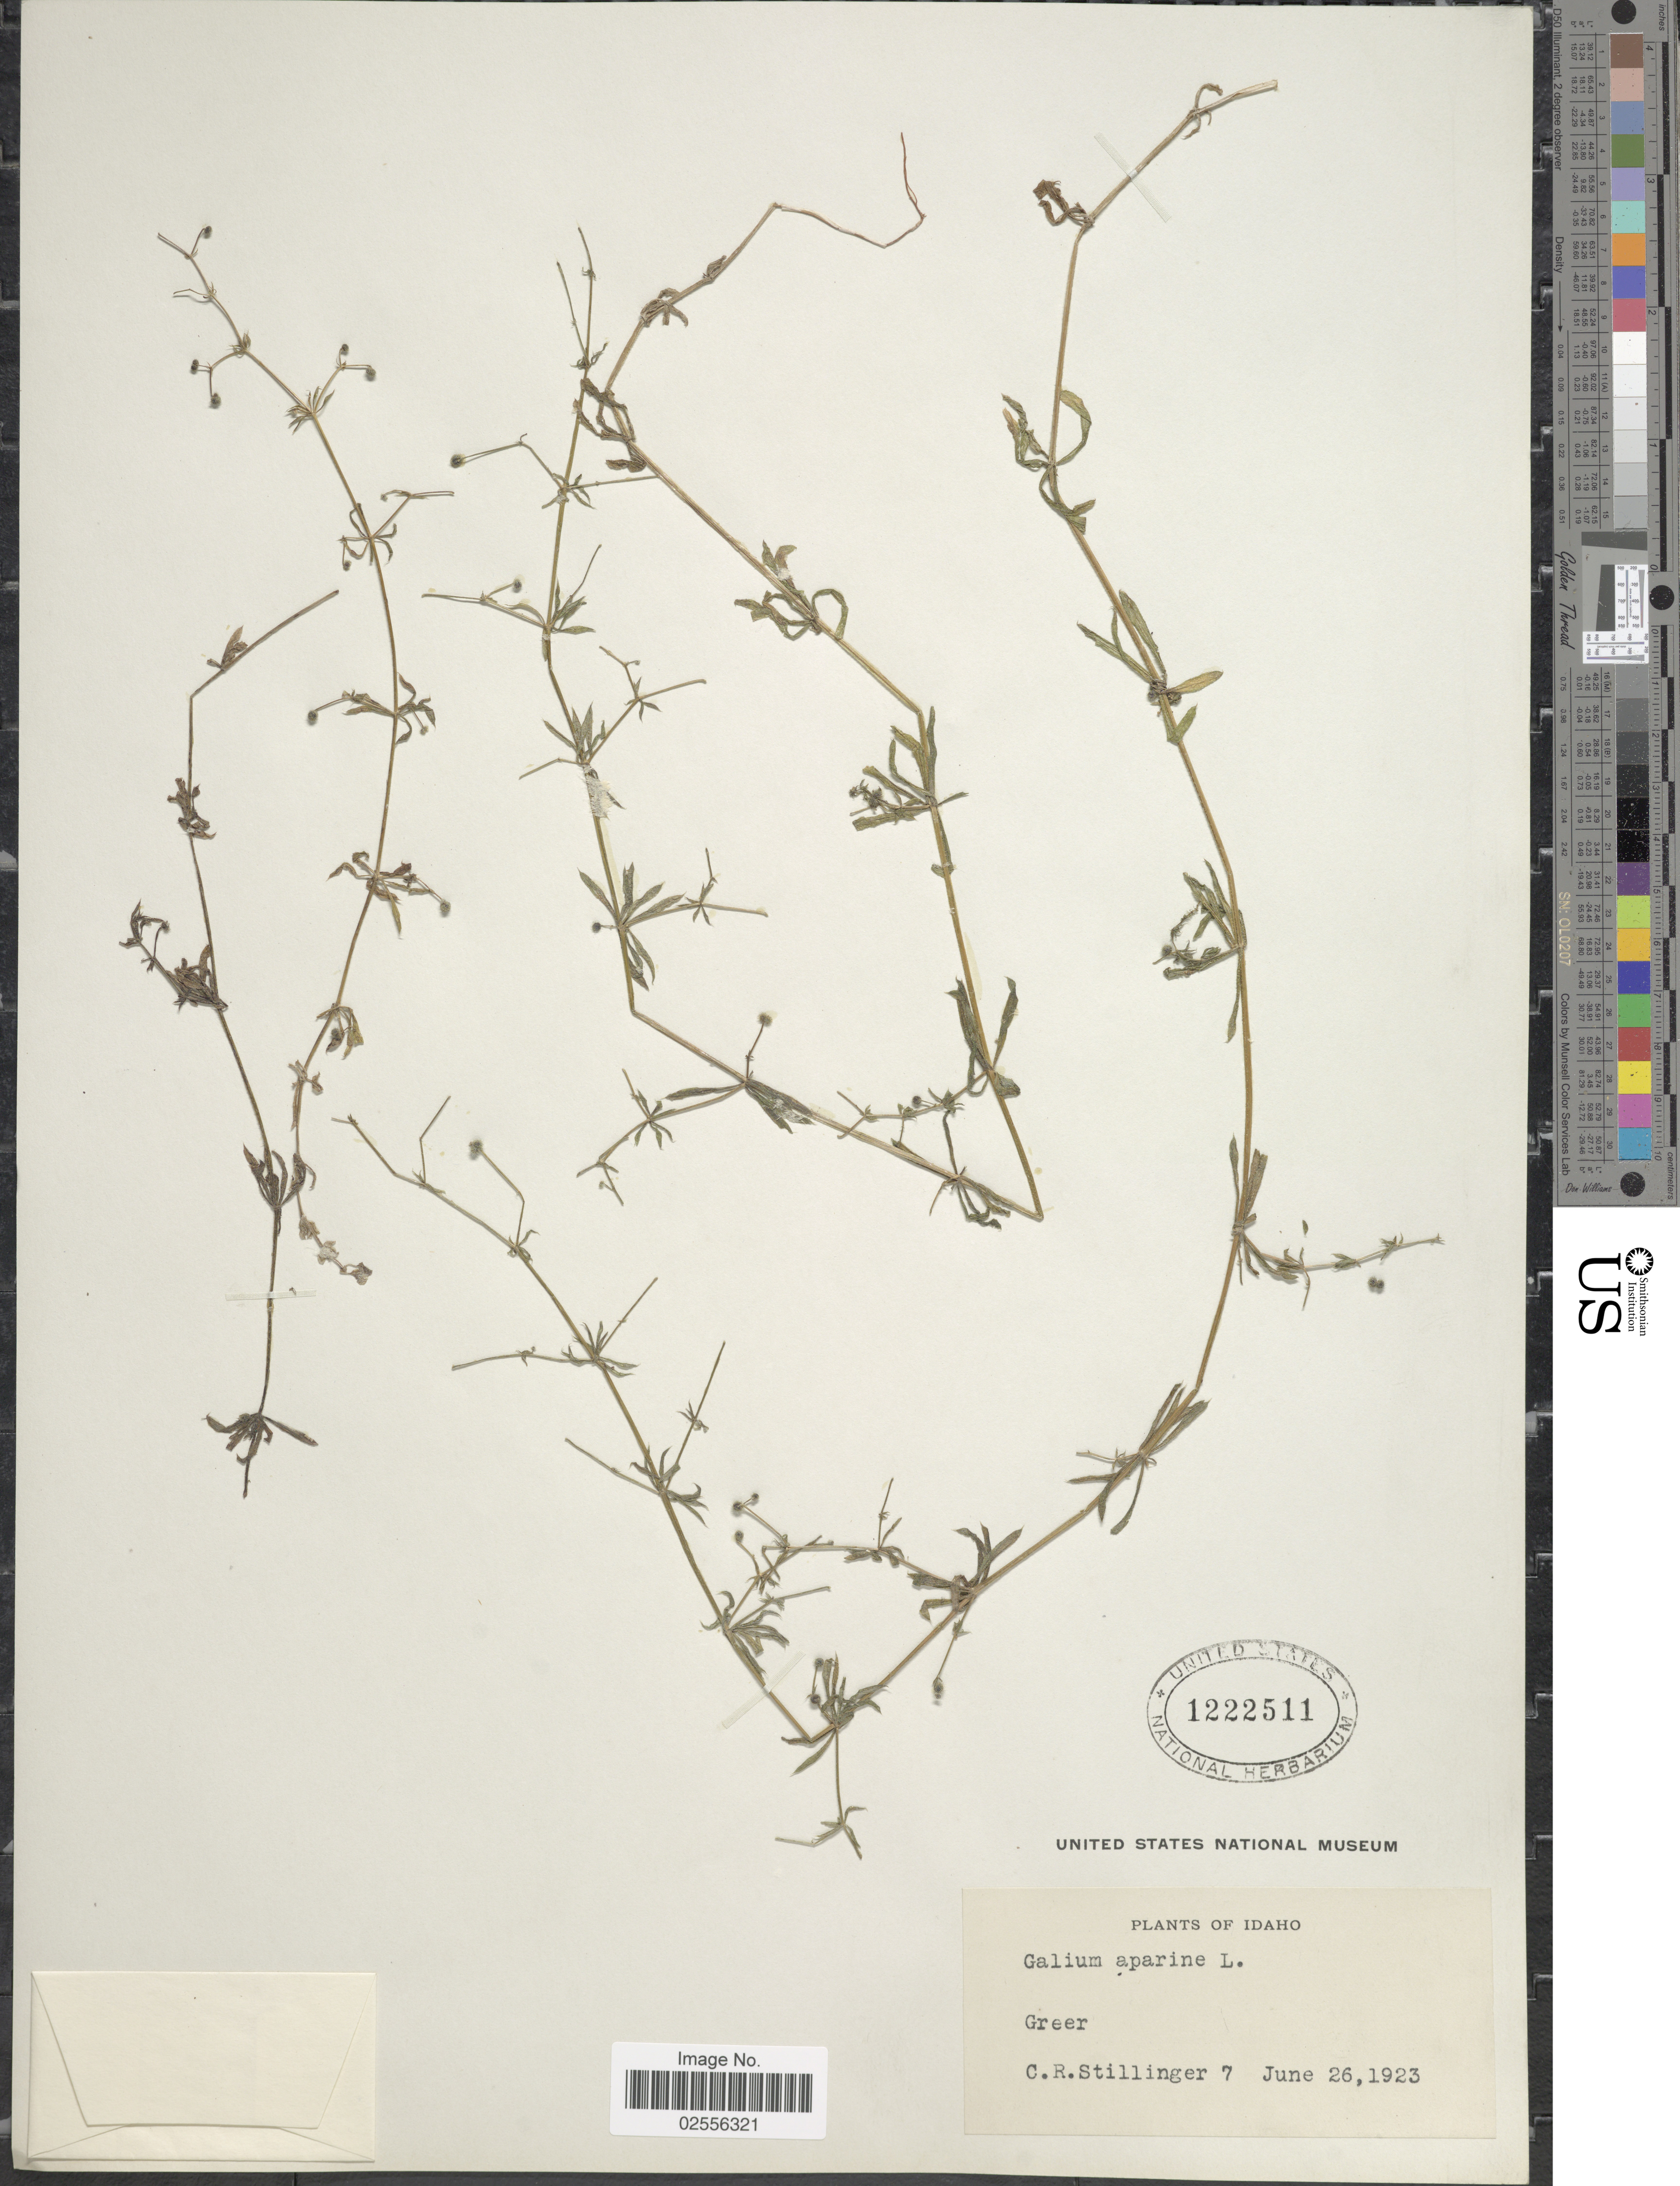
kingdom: Plantae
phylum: Tracheophyta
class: Magnoliopsida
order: Gentianales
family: Rubiaceae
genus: Galium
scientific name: Galium aparine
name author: L.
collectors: C. Stillinger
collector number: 7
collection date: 1923-06-26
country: United States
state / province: Idaho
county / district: Clearwater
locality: Greer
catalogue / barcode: US 1222511